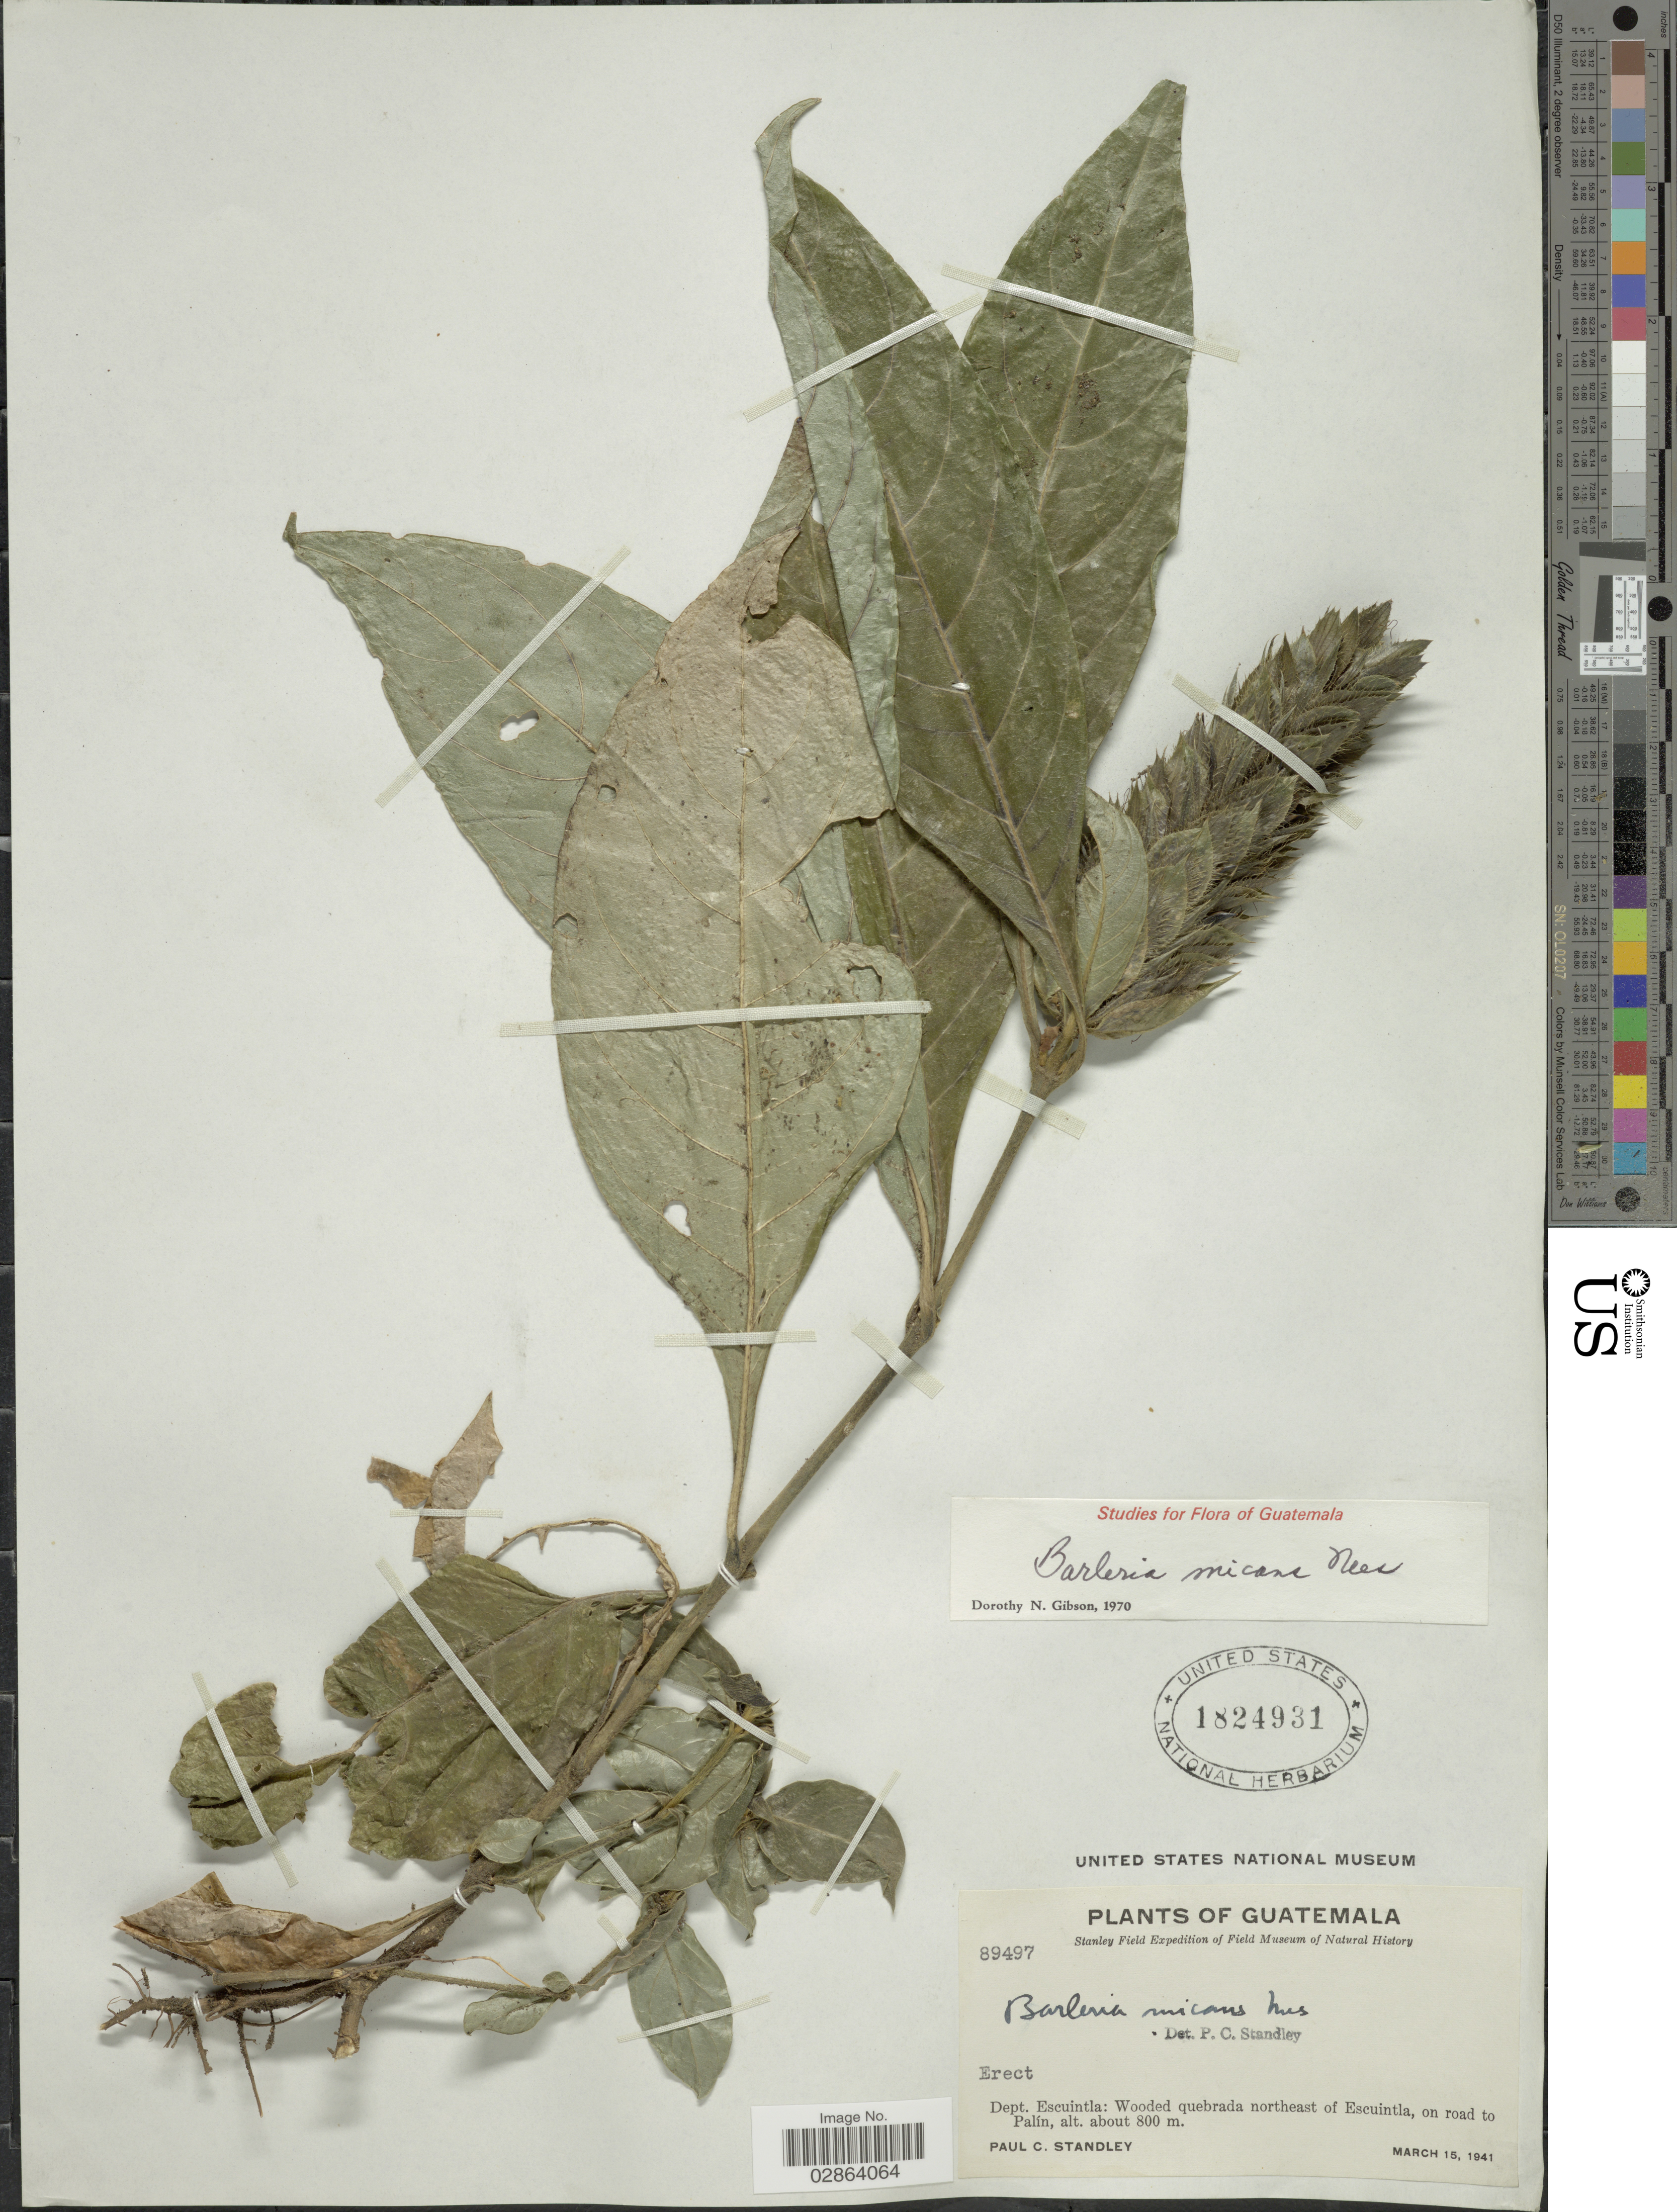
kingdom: Plantae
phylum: Tracheophyta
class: Magnoliopsida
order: Lamiales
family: Acanthaceae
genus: Barleria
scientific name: Barleria oenotheroides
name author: Dum. Cours.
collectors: P. C. Standley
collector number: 89497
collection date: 1941-03-15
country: Guatemala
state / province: Escuintla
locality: Dept. Escuintla: Wooded quebrada northeast of Escuintla, on road to Palín.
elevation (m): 800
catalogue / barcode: US 1824931